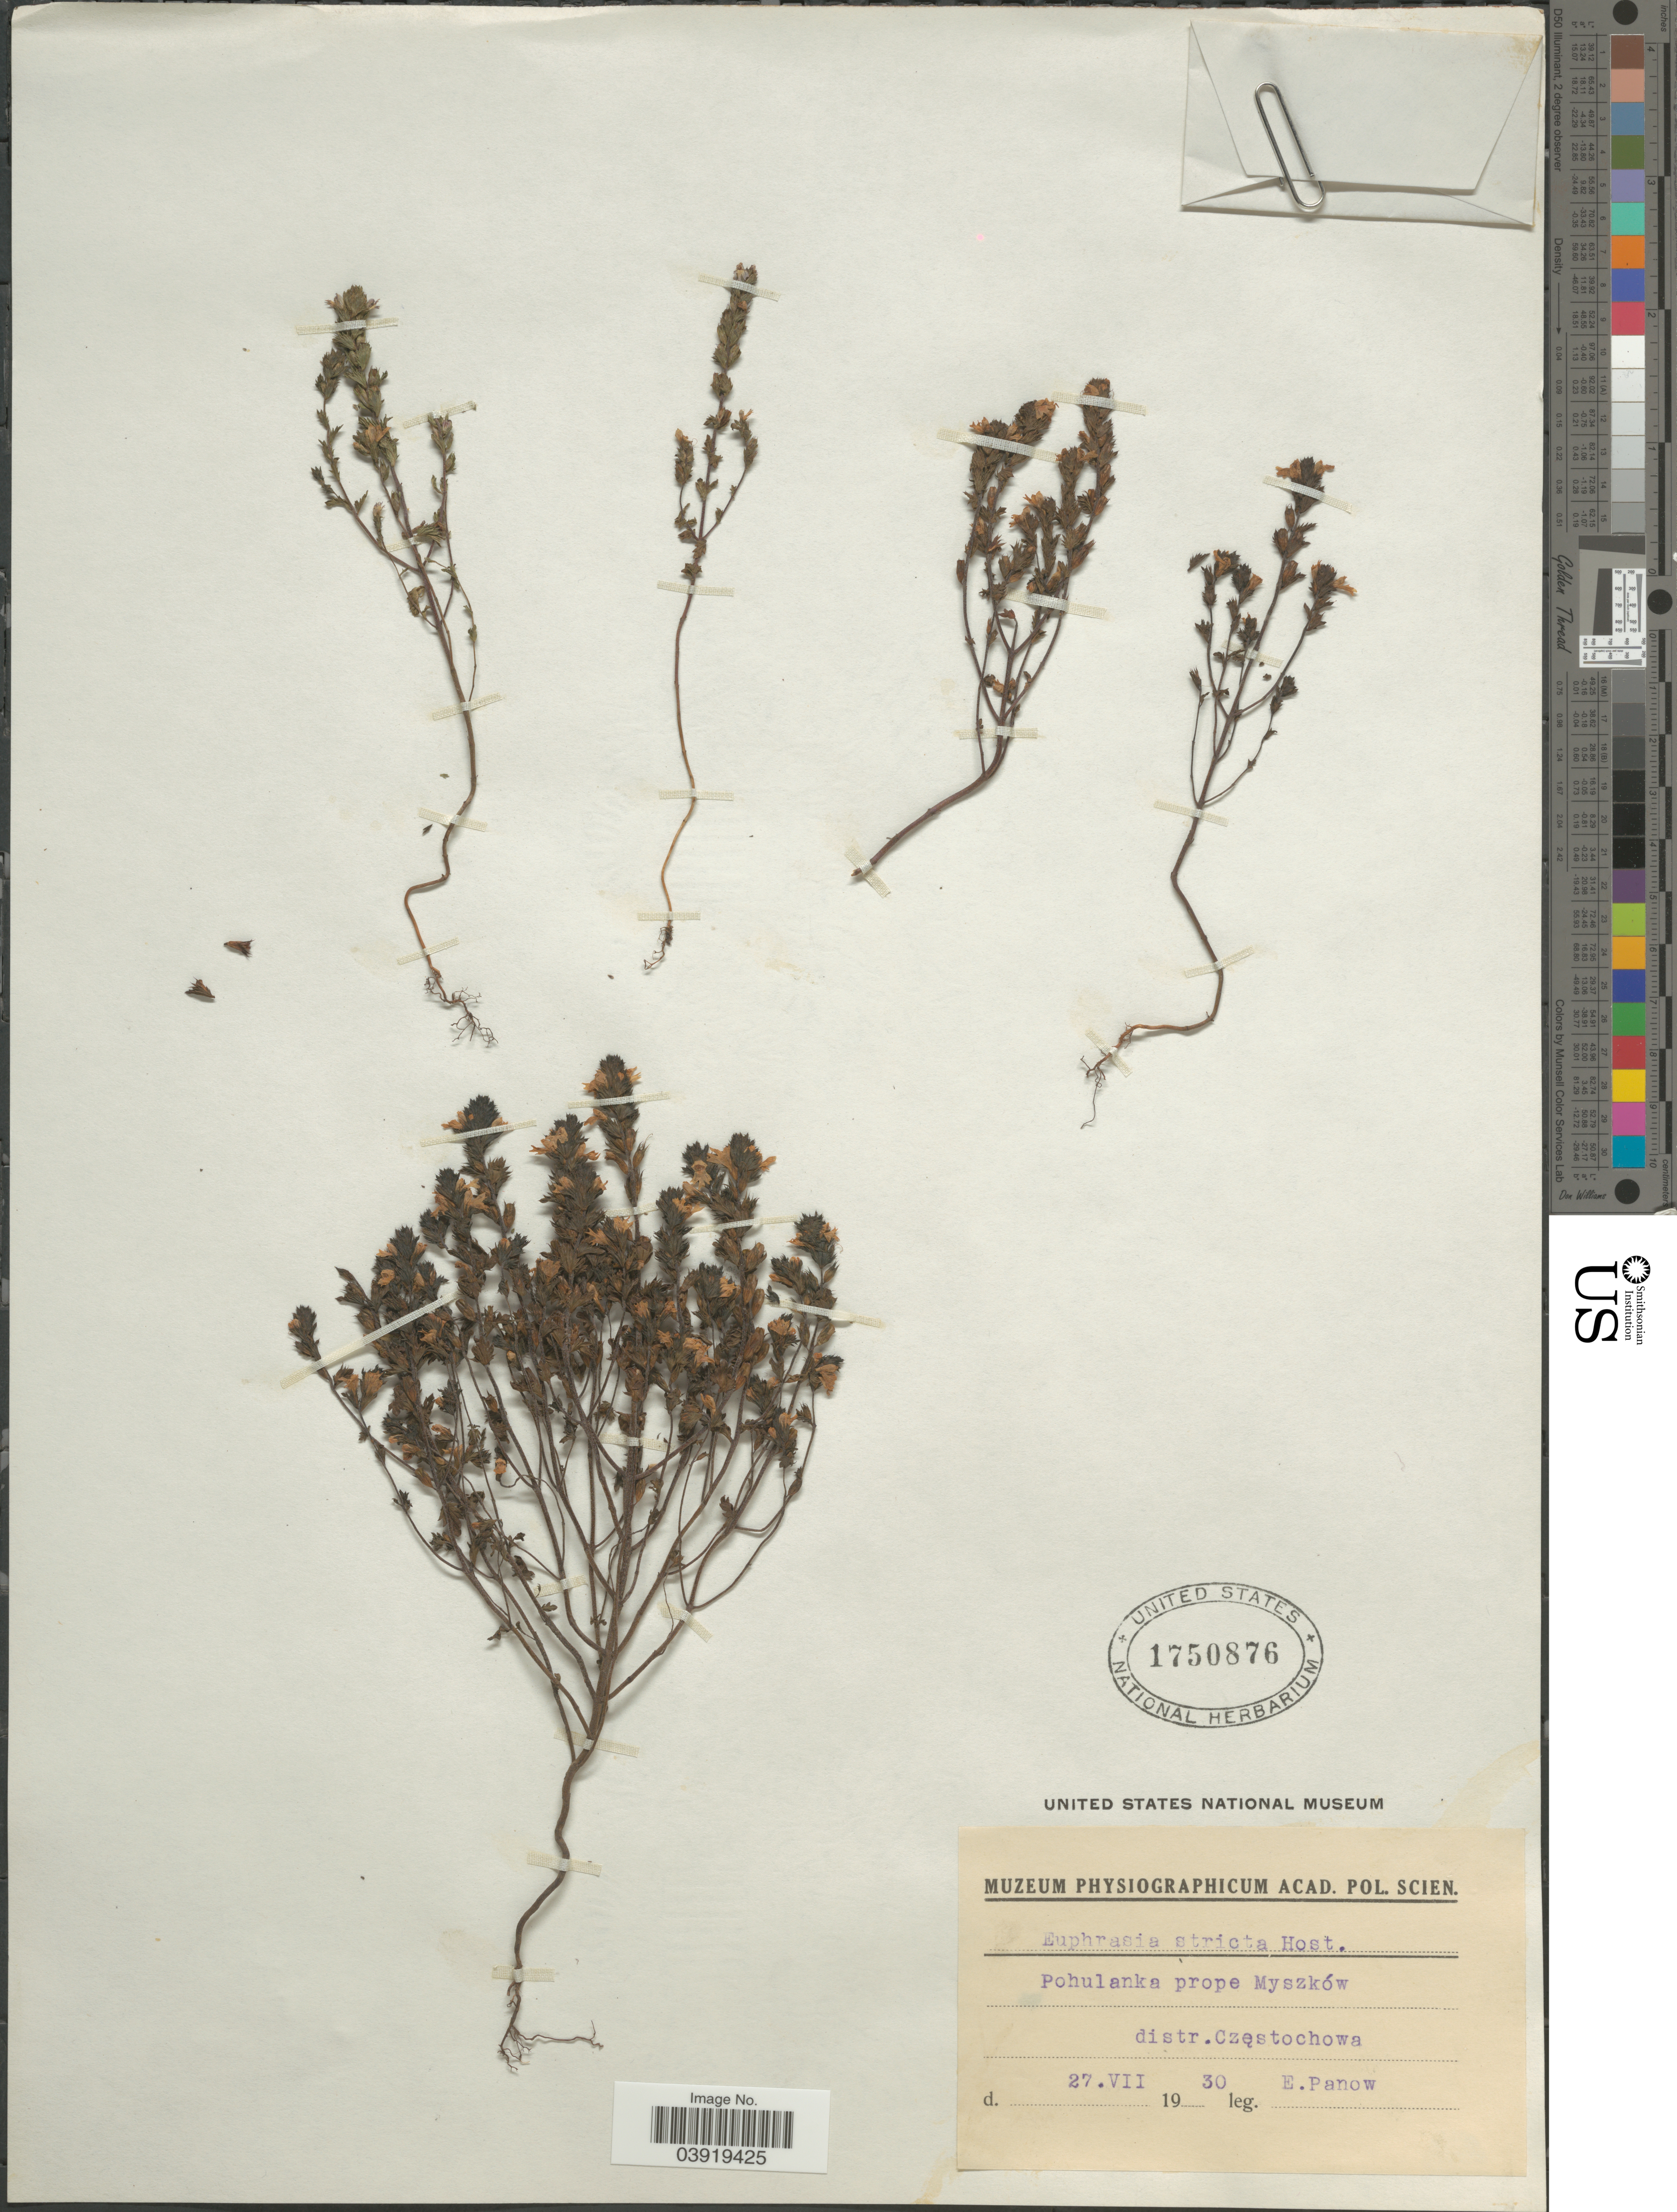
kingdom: Plantae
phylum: Tracheophyta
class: Magnoliopsida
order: Lamiales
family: Orobanchaceae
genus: Euphrasia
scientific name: Euphrasia stricta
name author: Kunth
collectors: E. Panow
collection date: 1930-07-27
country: Poland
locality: Pohulanka prope Myszków, distr. Czestochowa.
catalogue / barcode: US 1750876